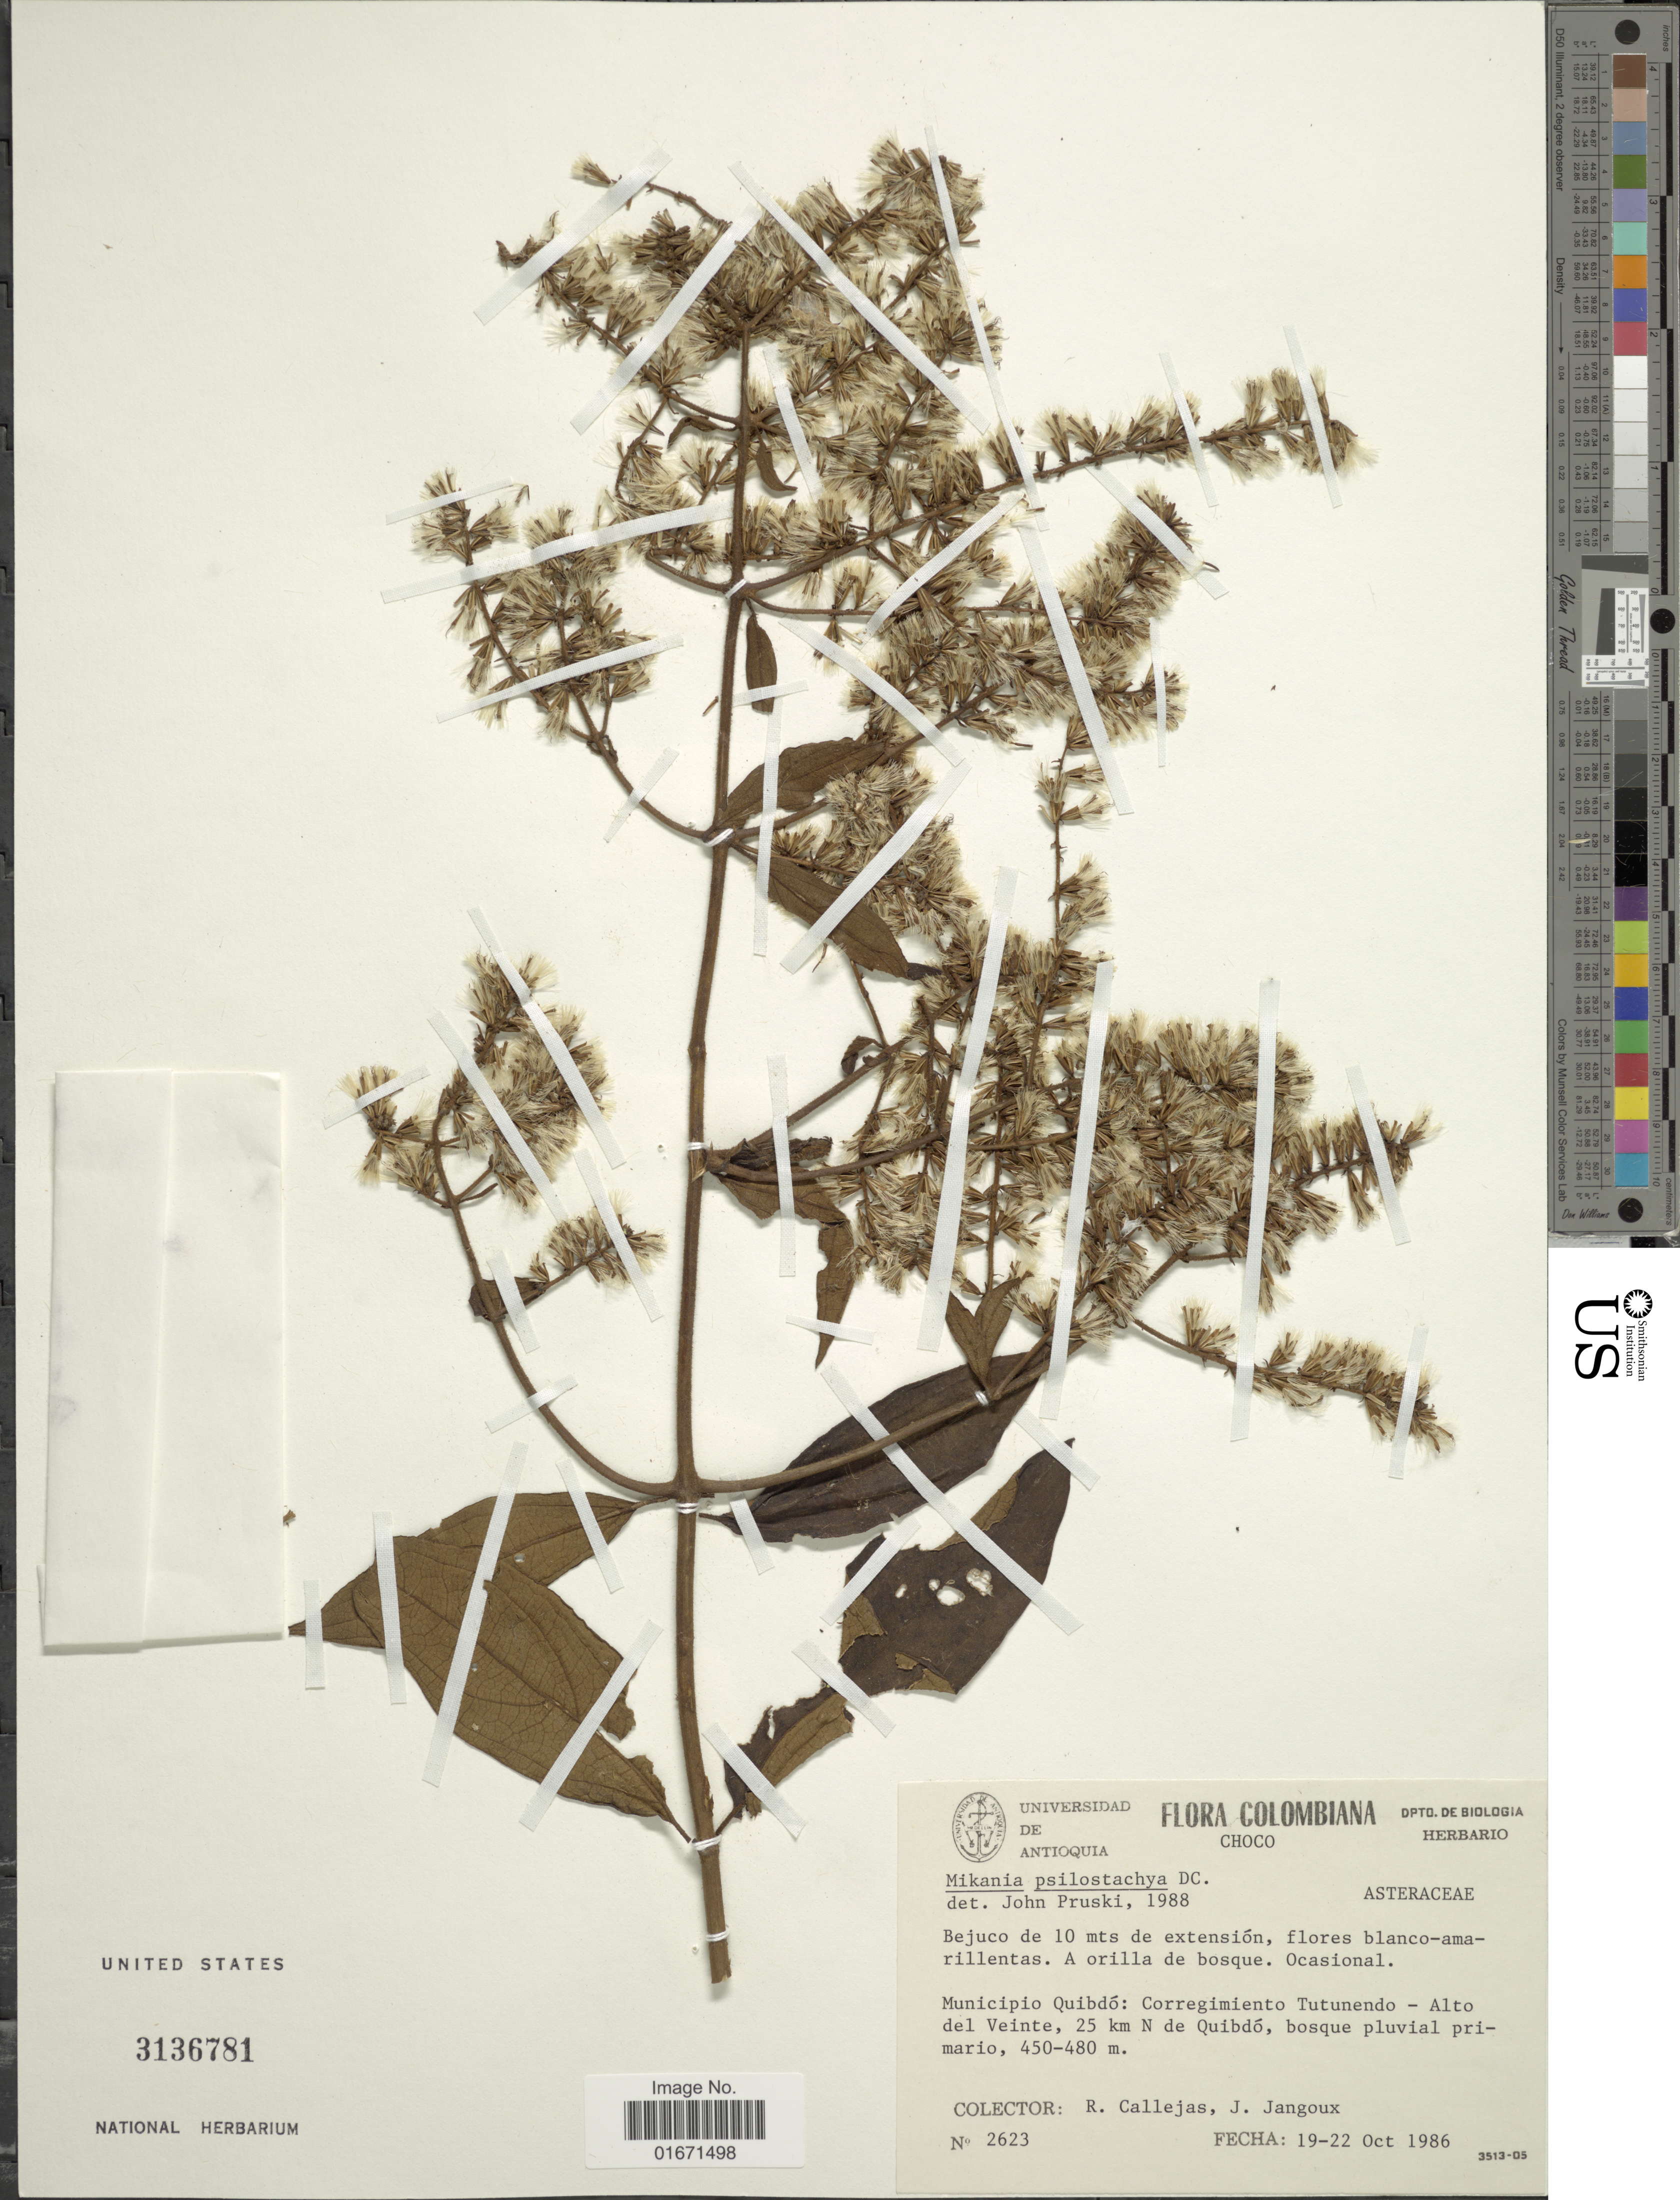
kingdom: Plantae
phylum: Tracheophyta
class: Magnoliopsida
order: Asterales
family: Asteraceae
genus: Mikania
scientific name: Mikania psilostachya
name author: DC.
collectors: R. Callejas & J. I. Jangoux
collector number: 2623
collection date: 1986-10-19/1986-10-22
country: Colombia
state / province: Chocó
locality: Municipio Quibdó: Corregimiento Tutunendo - Alto del Veinte, 25 km N de Quibdó, bosque pluvial primario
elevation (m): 450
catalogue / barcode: US 3136781